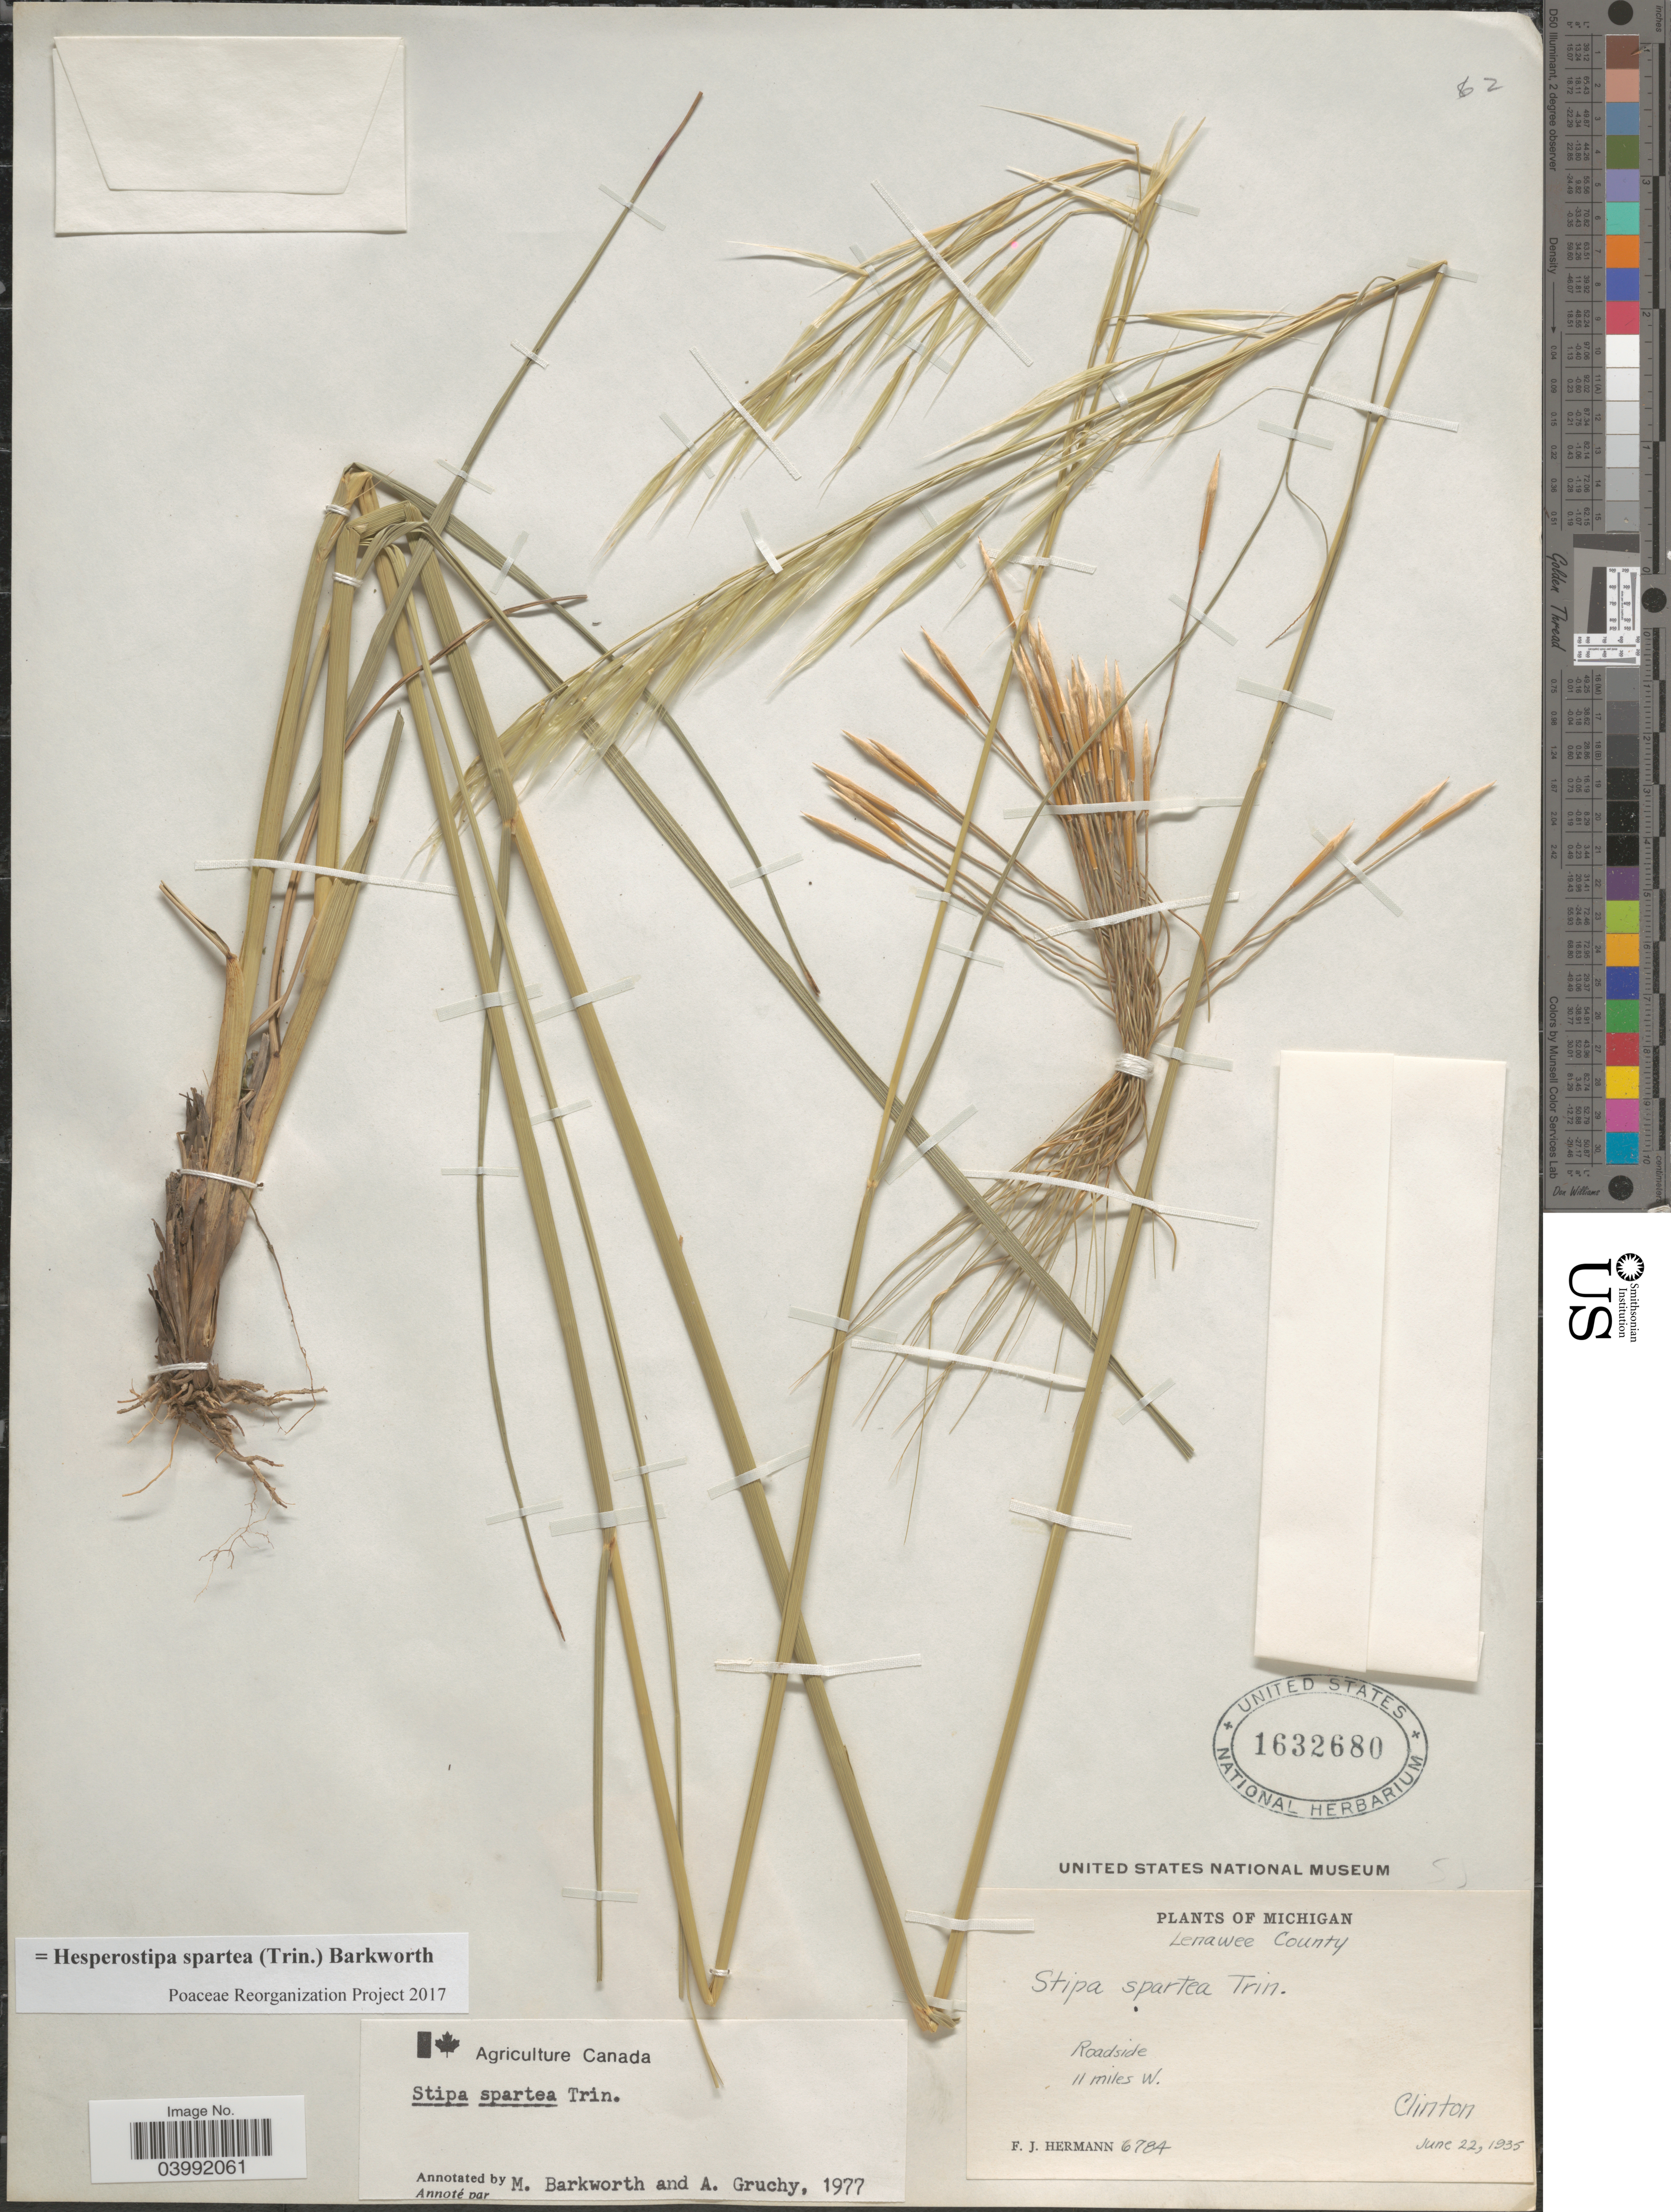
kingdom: Plantae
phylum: Tracheophyta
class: Liliopsida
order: Poales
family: Poaceae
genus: Hesperostipa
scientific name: Hesperostipa spartea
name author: (Trin.) Barkworth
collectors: F. J. Hermann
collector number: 6784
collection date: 1935-06-22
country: United States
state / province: Michigan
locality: Lenawee County. 11 miles W. Clinton.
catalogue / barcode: US 1632680